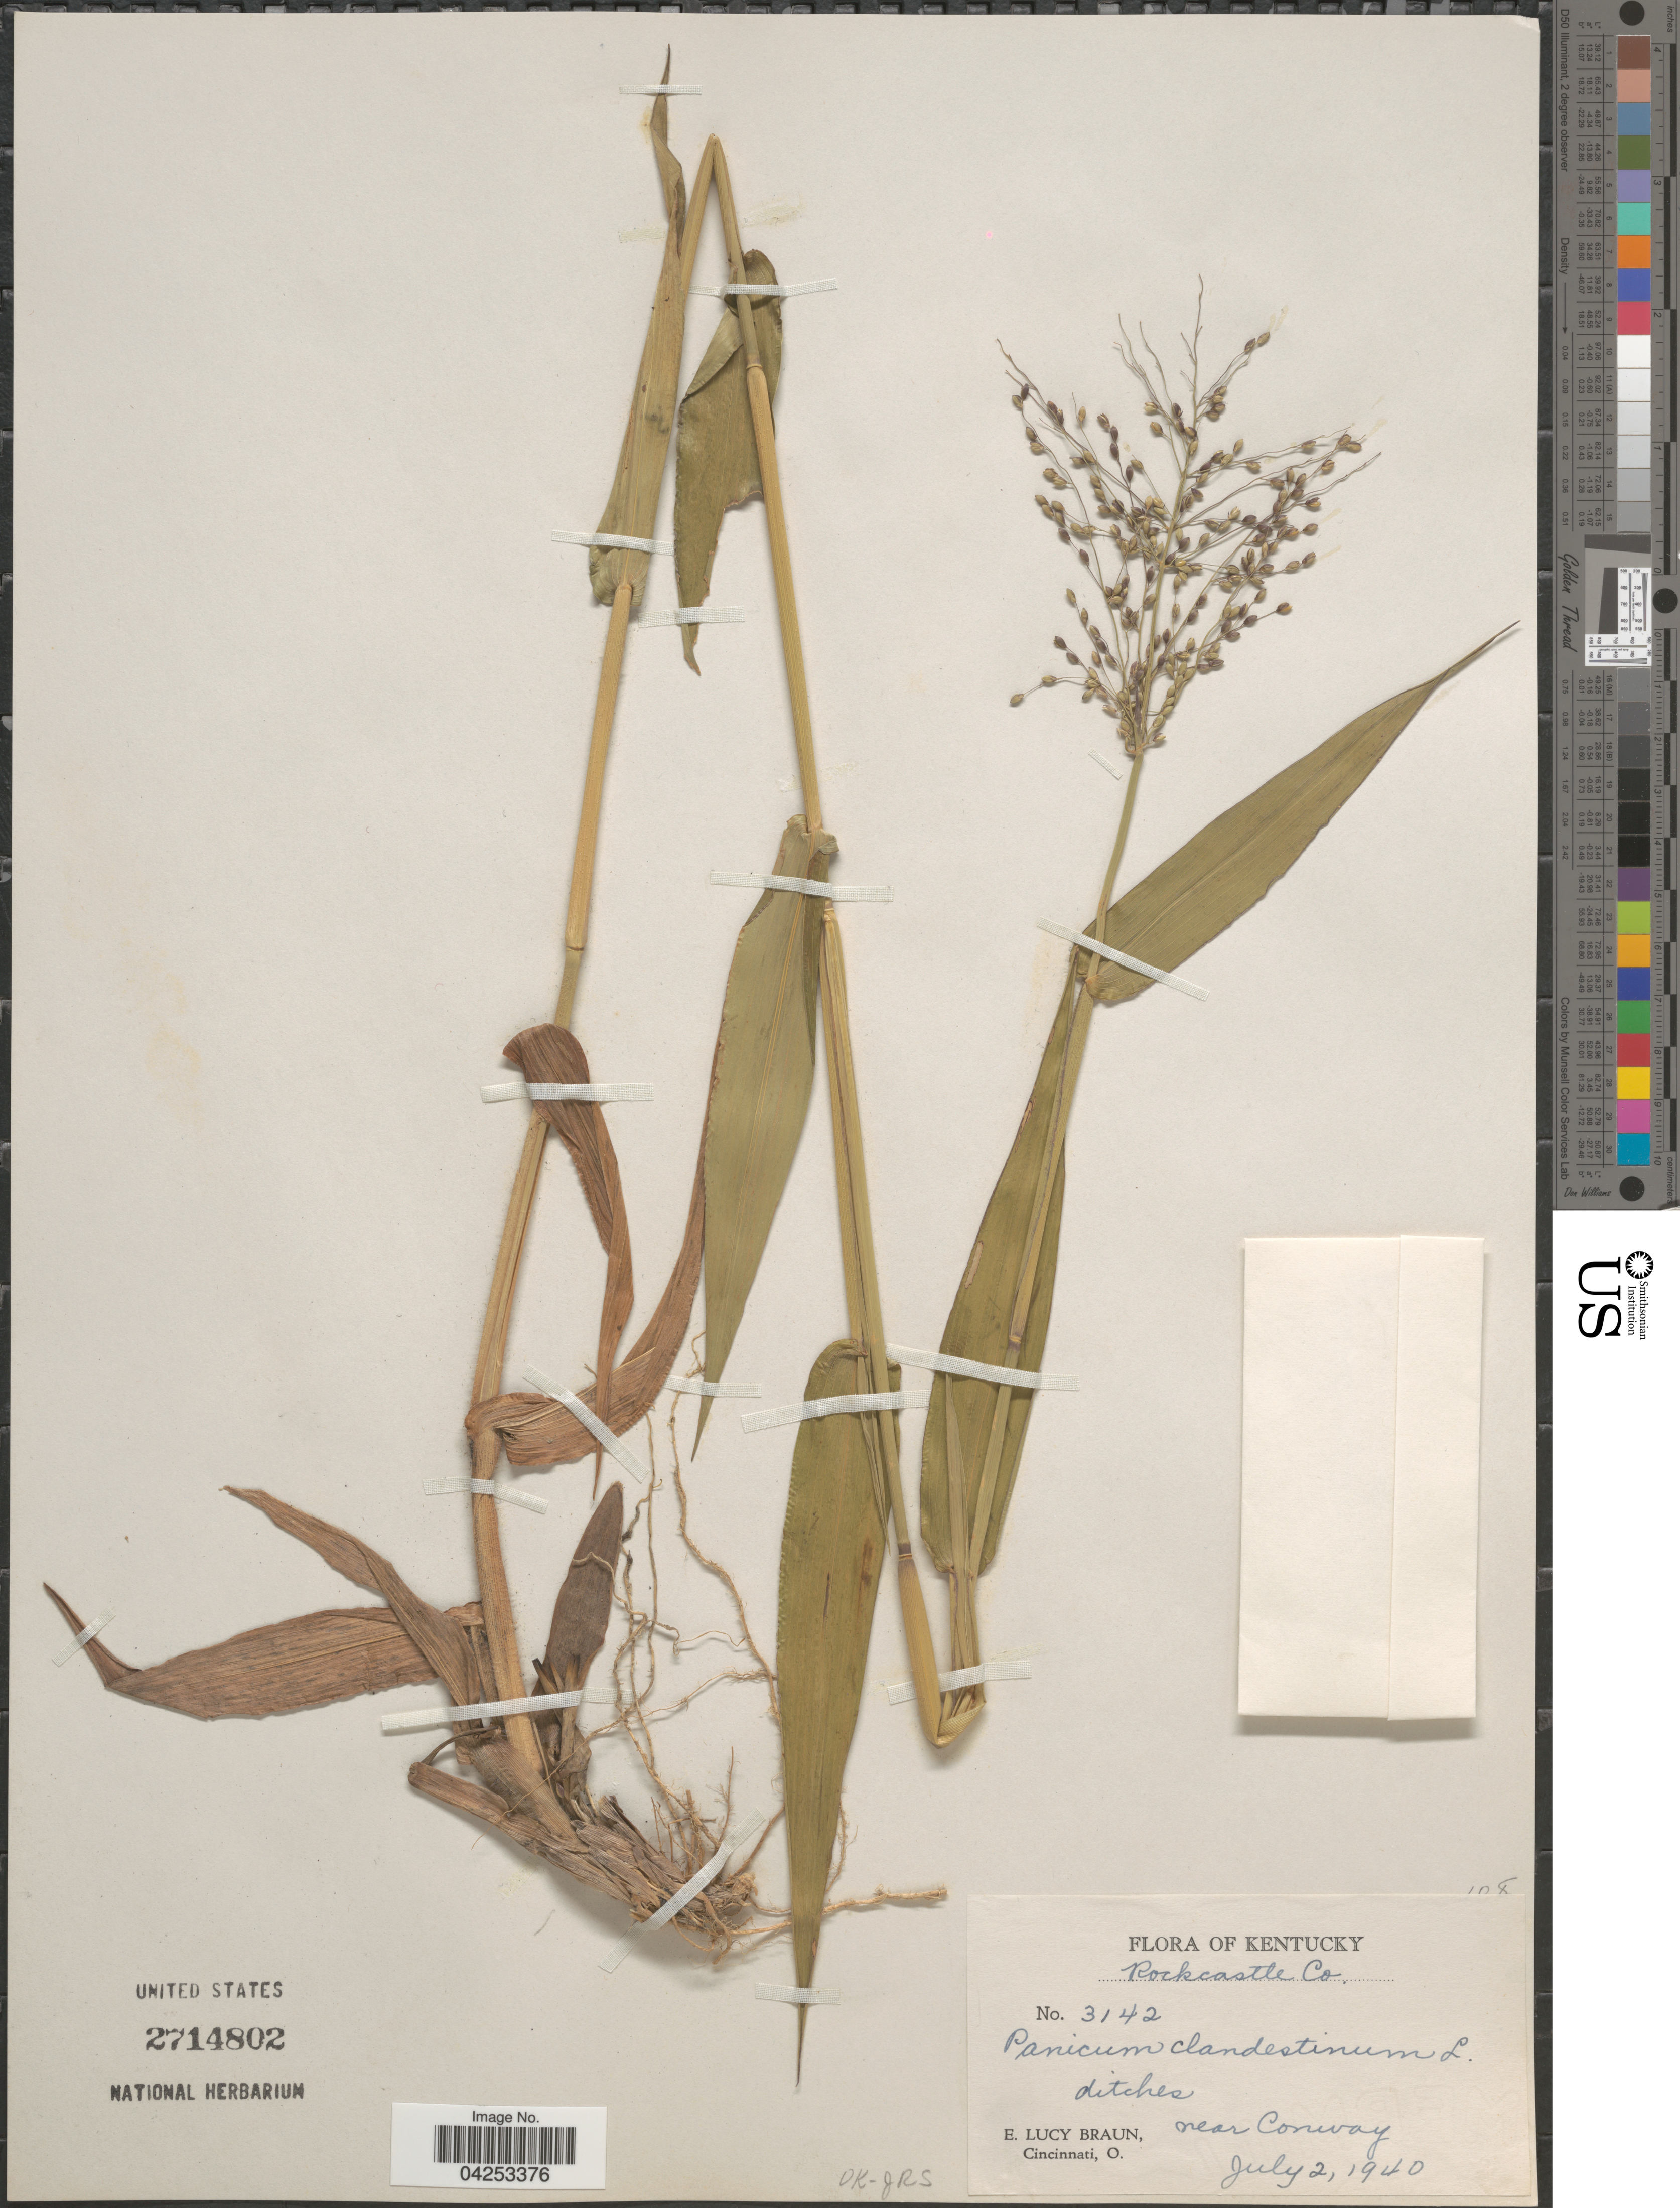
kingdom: Plantae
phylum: Tracheophyta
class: Liliopsida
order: Poales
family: Poaceae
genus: Dichanthelium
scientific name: Dichanthelium clandestinum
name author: (L.) Gould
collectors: E. L. Braun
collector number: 3142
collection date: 1940-07-02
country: United States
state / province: Kentucky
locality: Rockcastle Co. Near Conway.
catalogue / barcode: US 2714802